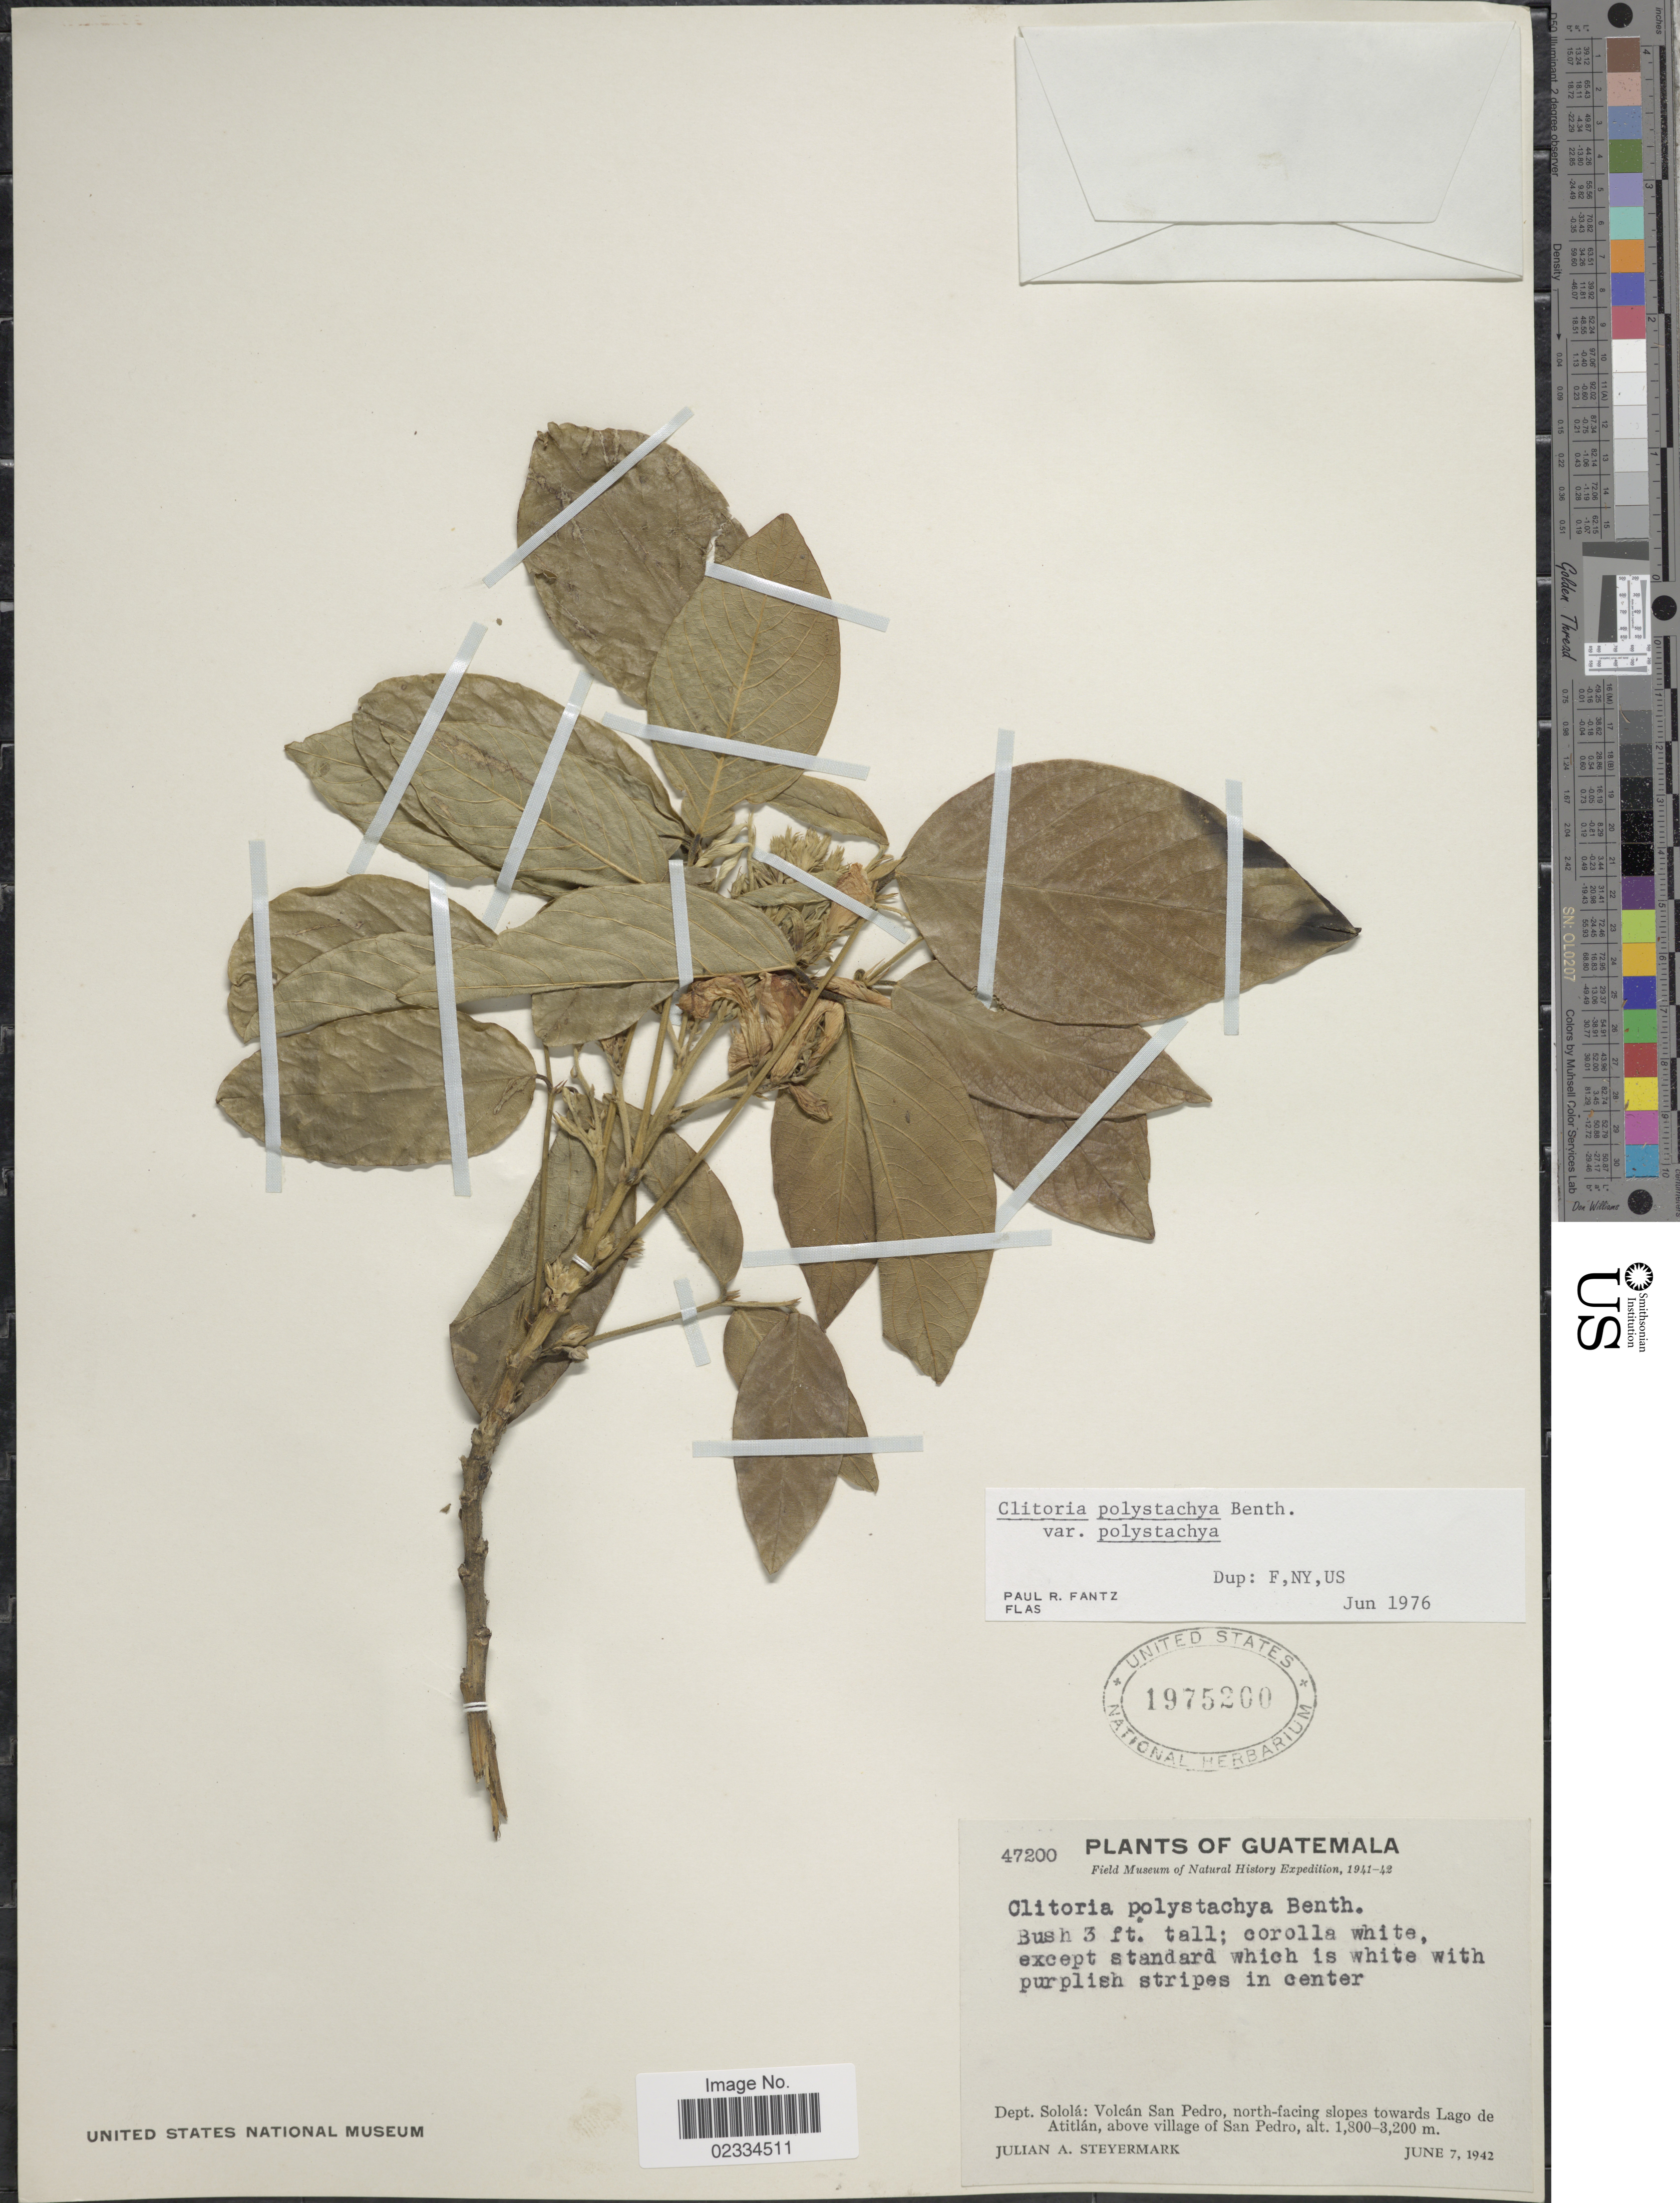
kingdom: Plantae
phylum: Tracheophyta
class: Magnoliopsida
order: Fabales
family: Fabaceae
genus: Clitoria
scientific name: Clitoria polystachya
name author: Benth.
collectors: J. Steyermark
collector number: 47200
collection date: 1942-06-07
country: Guatemala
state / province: Sololá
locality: Volcan San Pedro, north-facing slopes towards Lago de Atitlan, above village of San Pedro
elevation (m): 1800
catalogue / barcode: US 1975200